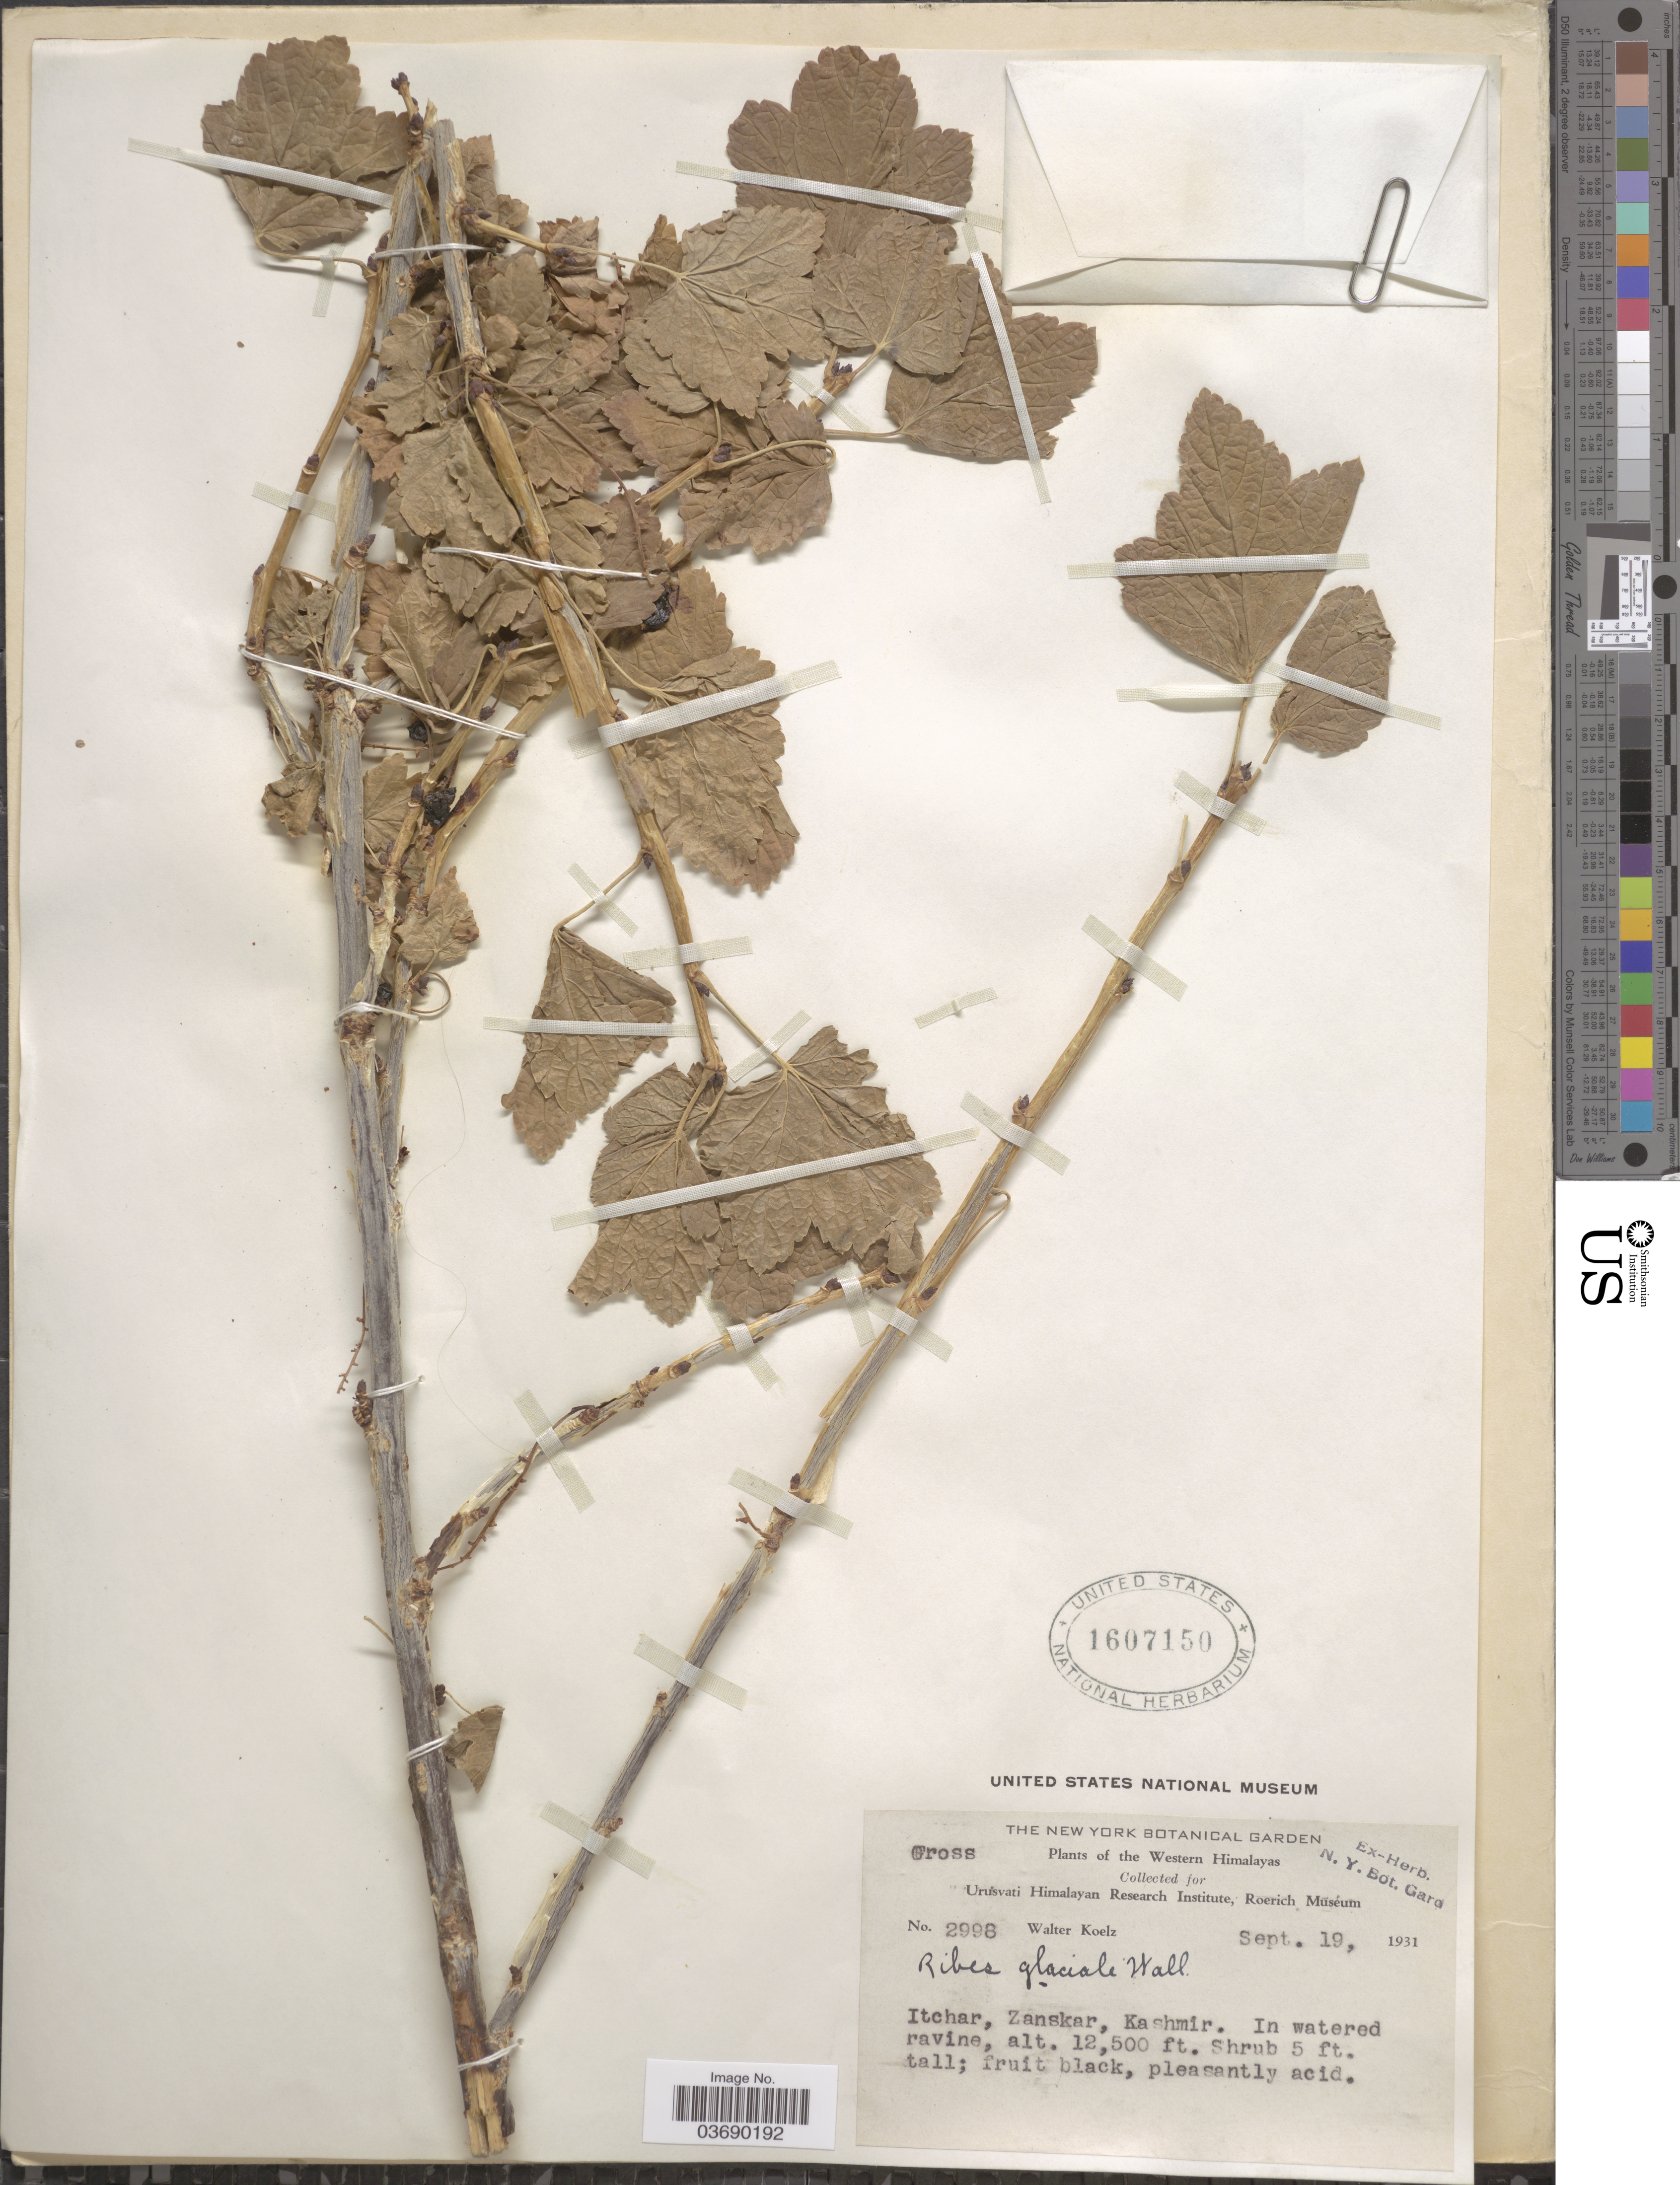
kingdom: Plantae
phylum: Tracheophyta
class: Magnoliopsida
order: Saxifragales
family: Grossulariaceae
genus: Ribes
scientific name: Ribes glaciale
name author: Wall.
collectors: W. N. Koelz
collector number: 2998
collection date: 1931-09-19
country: India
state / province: Jammu and Kashmir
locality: Western Himalayas. Itchar, Zanskar, Kashmir.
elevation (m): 3810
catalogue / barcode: US 1607150